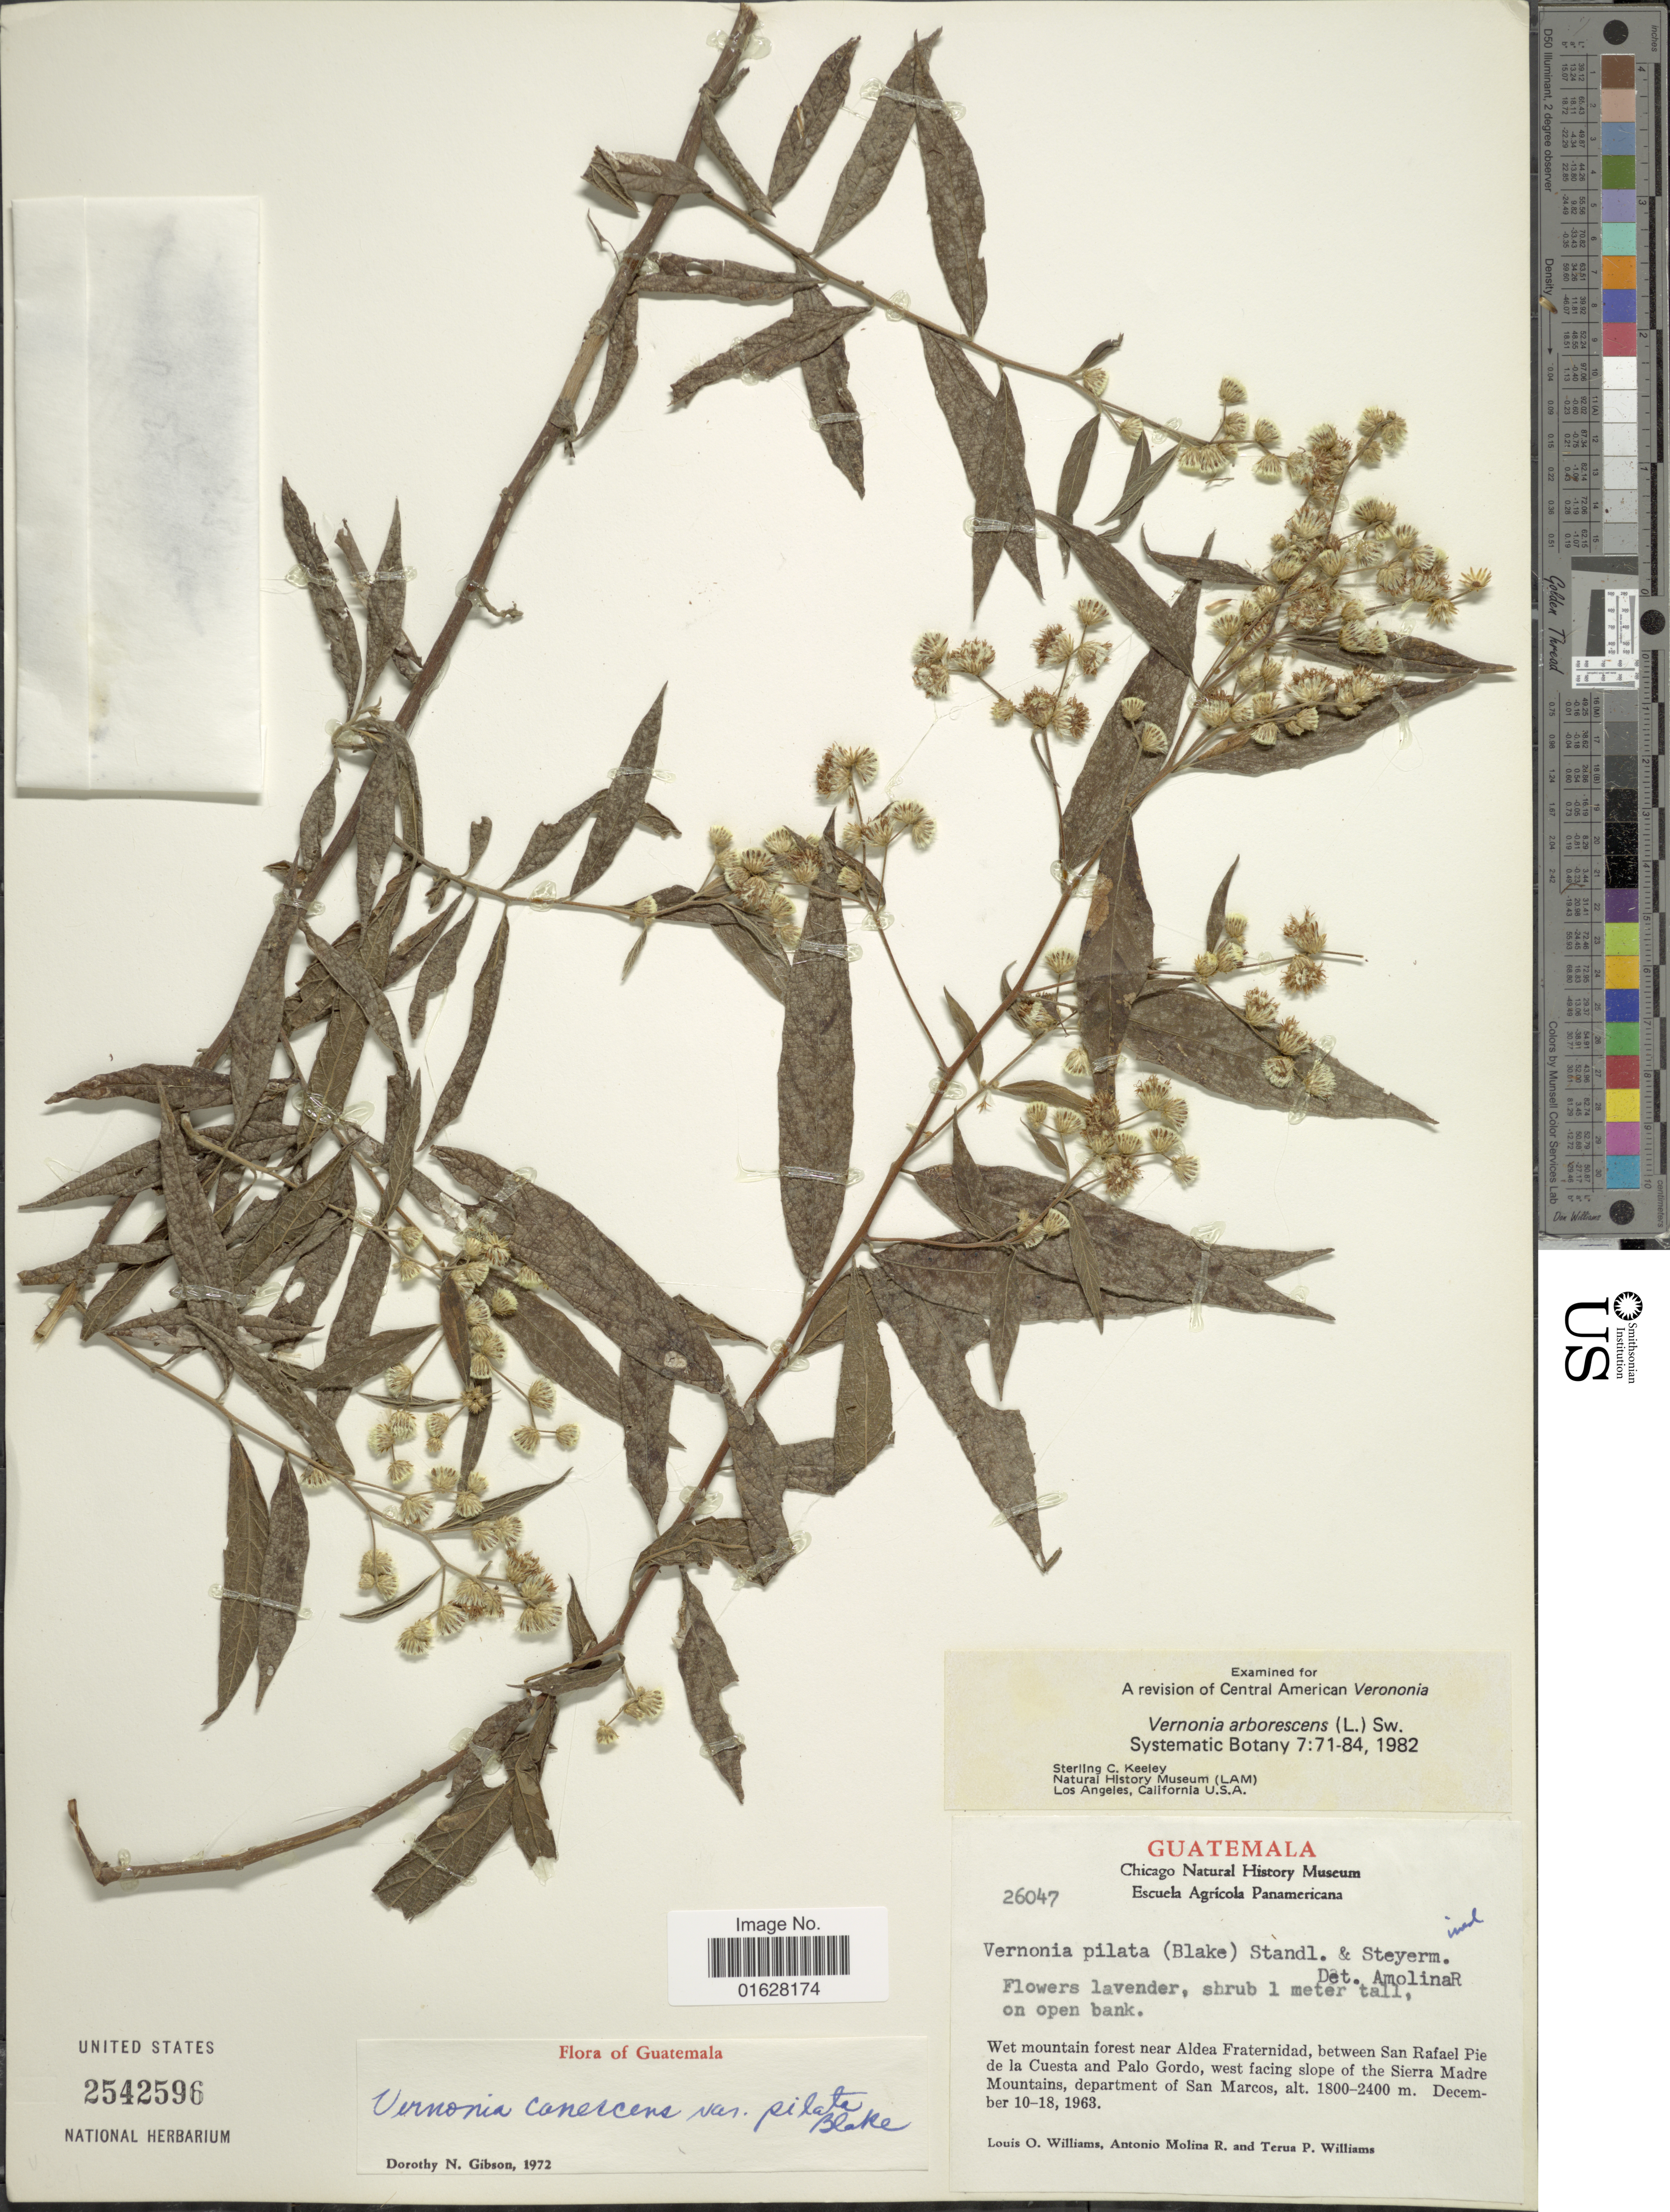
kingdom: Plantae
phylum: Tracheophyta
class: Magnoliopsida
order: Asterales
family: Asteraceae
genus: Lepidaploa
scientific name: Lepidaploa canescens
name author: (Kunth) H. Rob.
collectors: L. O. Williams, A. Molina R. & T. P. Williams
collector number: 26047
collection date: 1963-12-10/1963-12-18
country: Guatemala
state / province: San Marcos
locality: Near Aldea Fraternidad, between San Rafael Pie de la Cuesta and Palo Gordo, west facing slope of the Sierra Madre Mountains, Department of San Marcos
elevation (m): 1800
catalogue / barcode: US 2542596